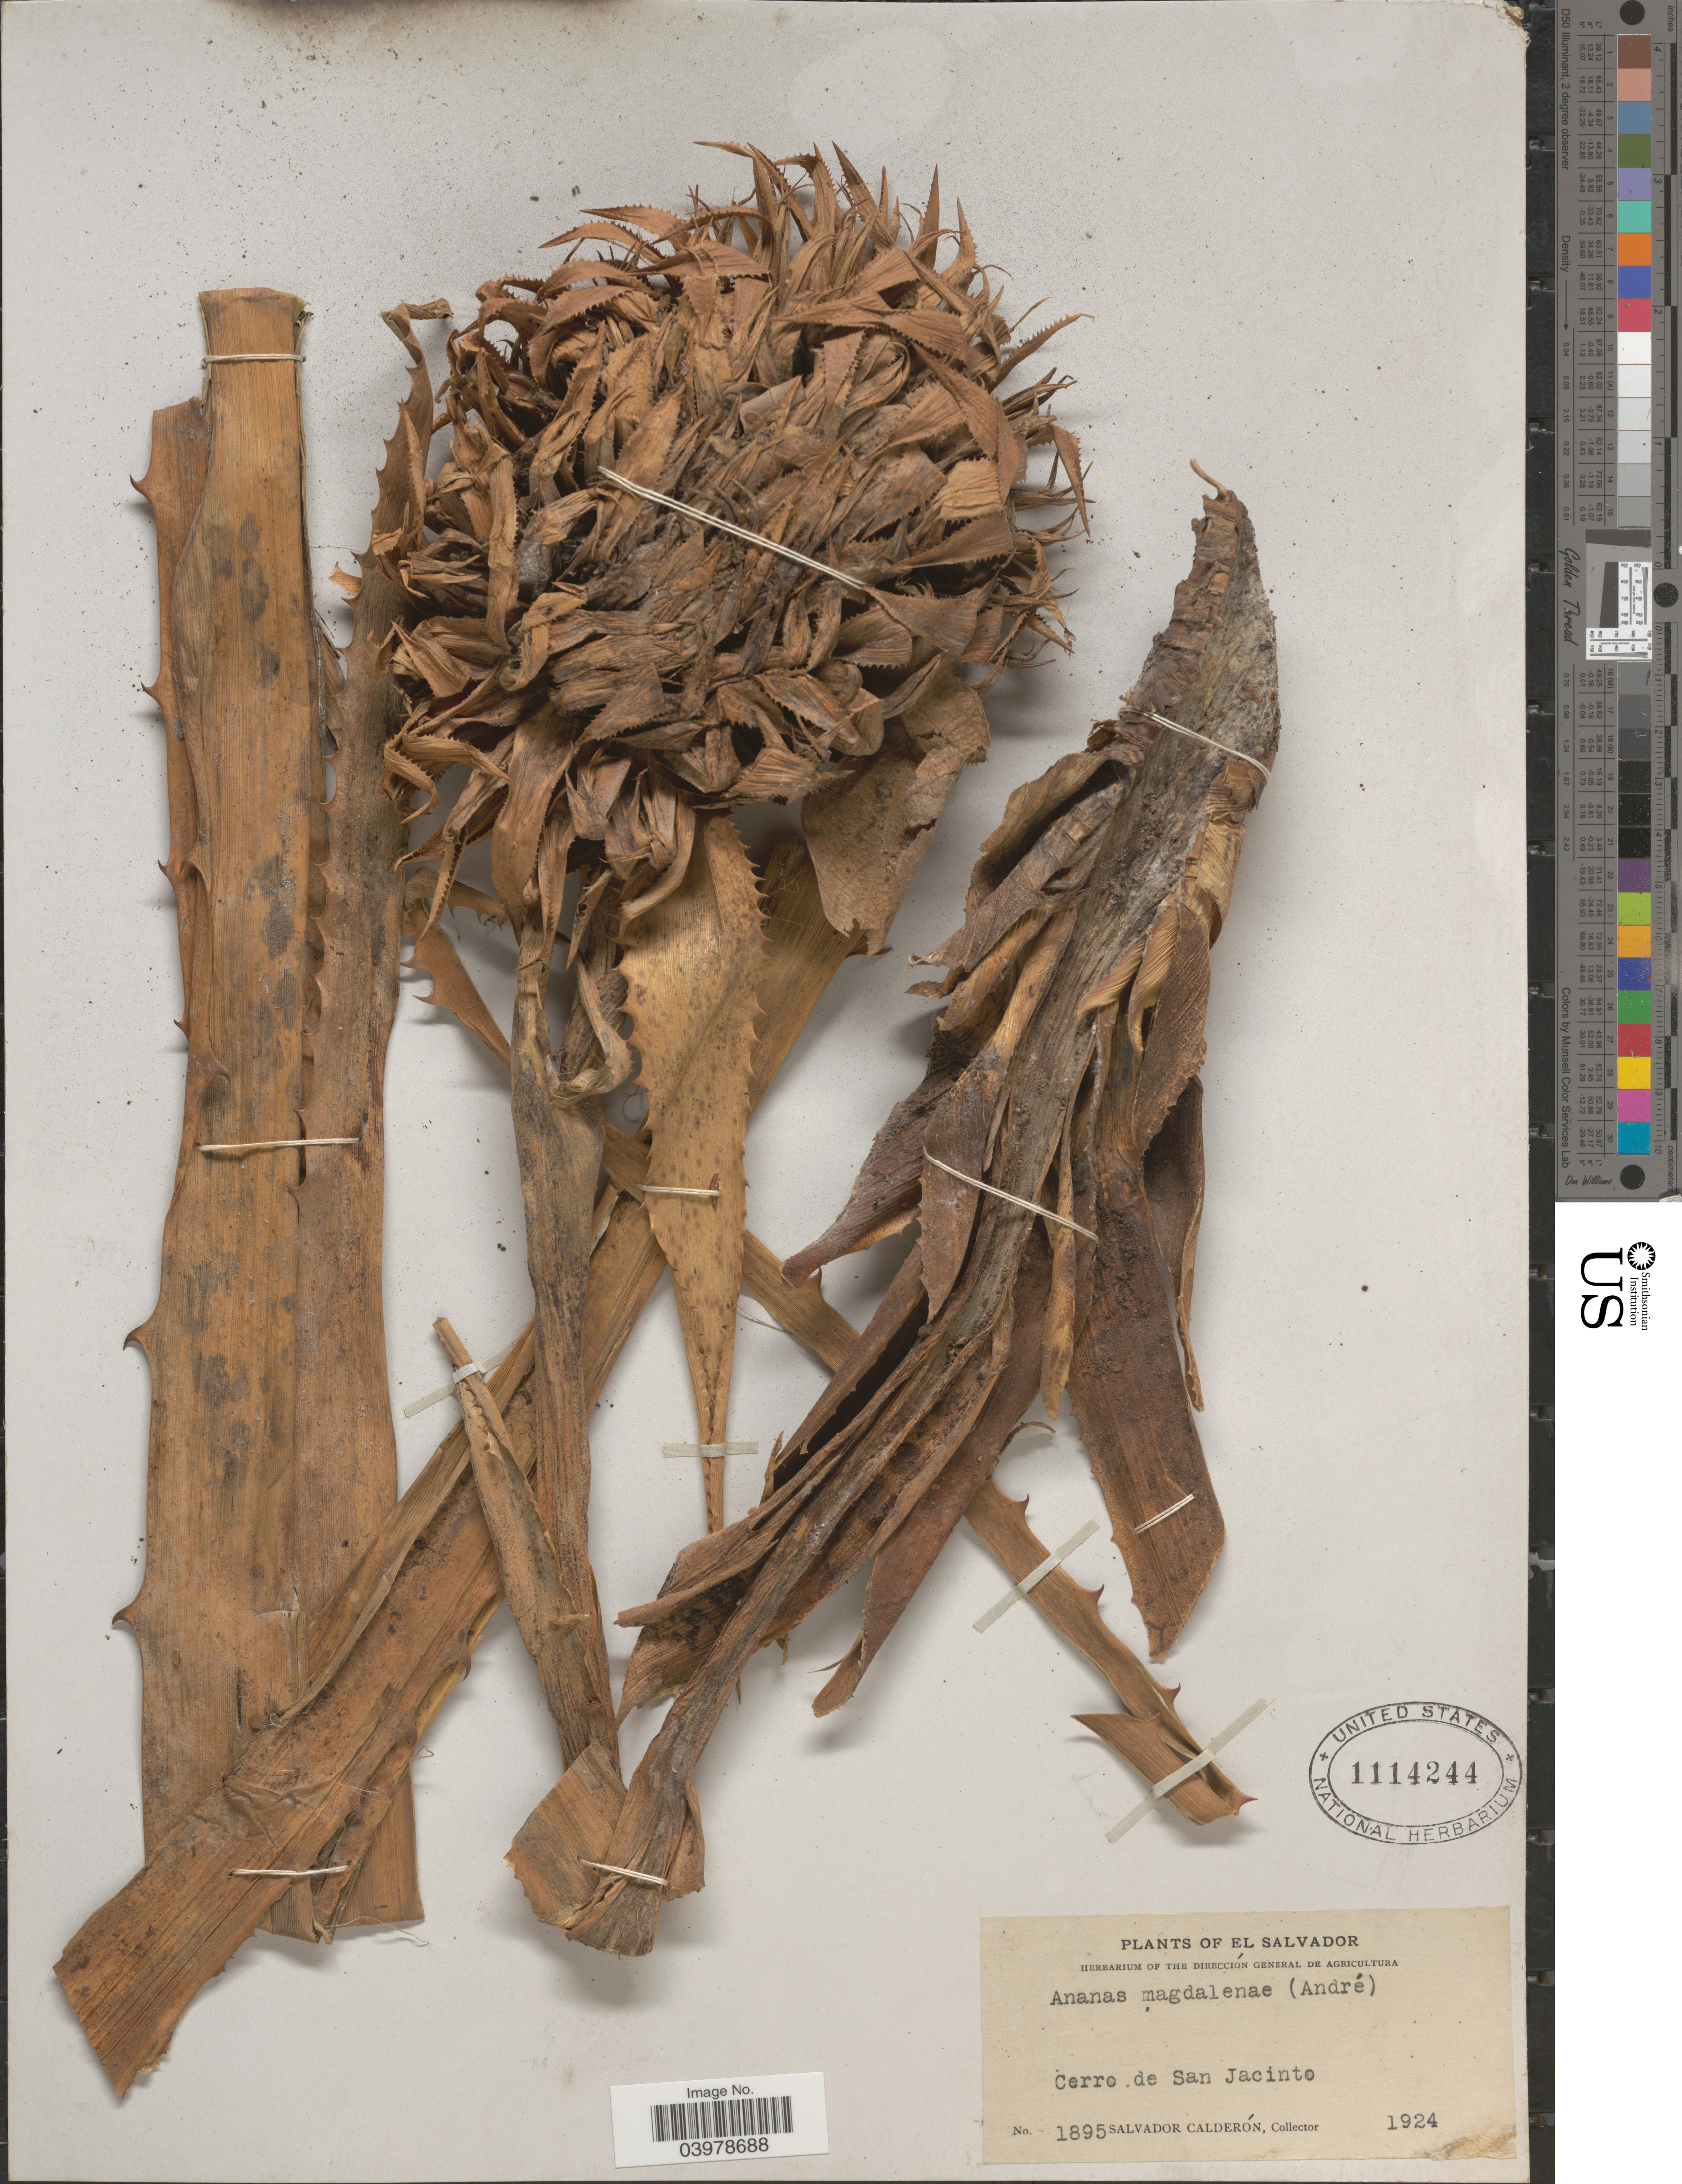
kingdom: Plantae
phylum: Tracheophyta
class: Liliopsida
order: Poales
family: Bromeliaceae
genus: Aechmea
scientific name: Aechmea magdalenae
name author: (André) André ex Baker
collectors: S. Calderón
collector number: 1895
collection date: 1924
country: El Salvador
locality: Cerro de San Jacinto.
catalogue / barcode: US 1114244